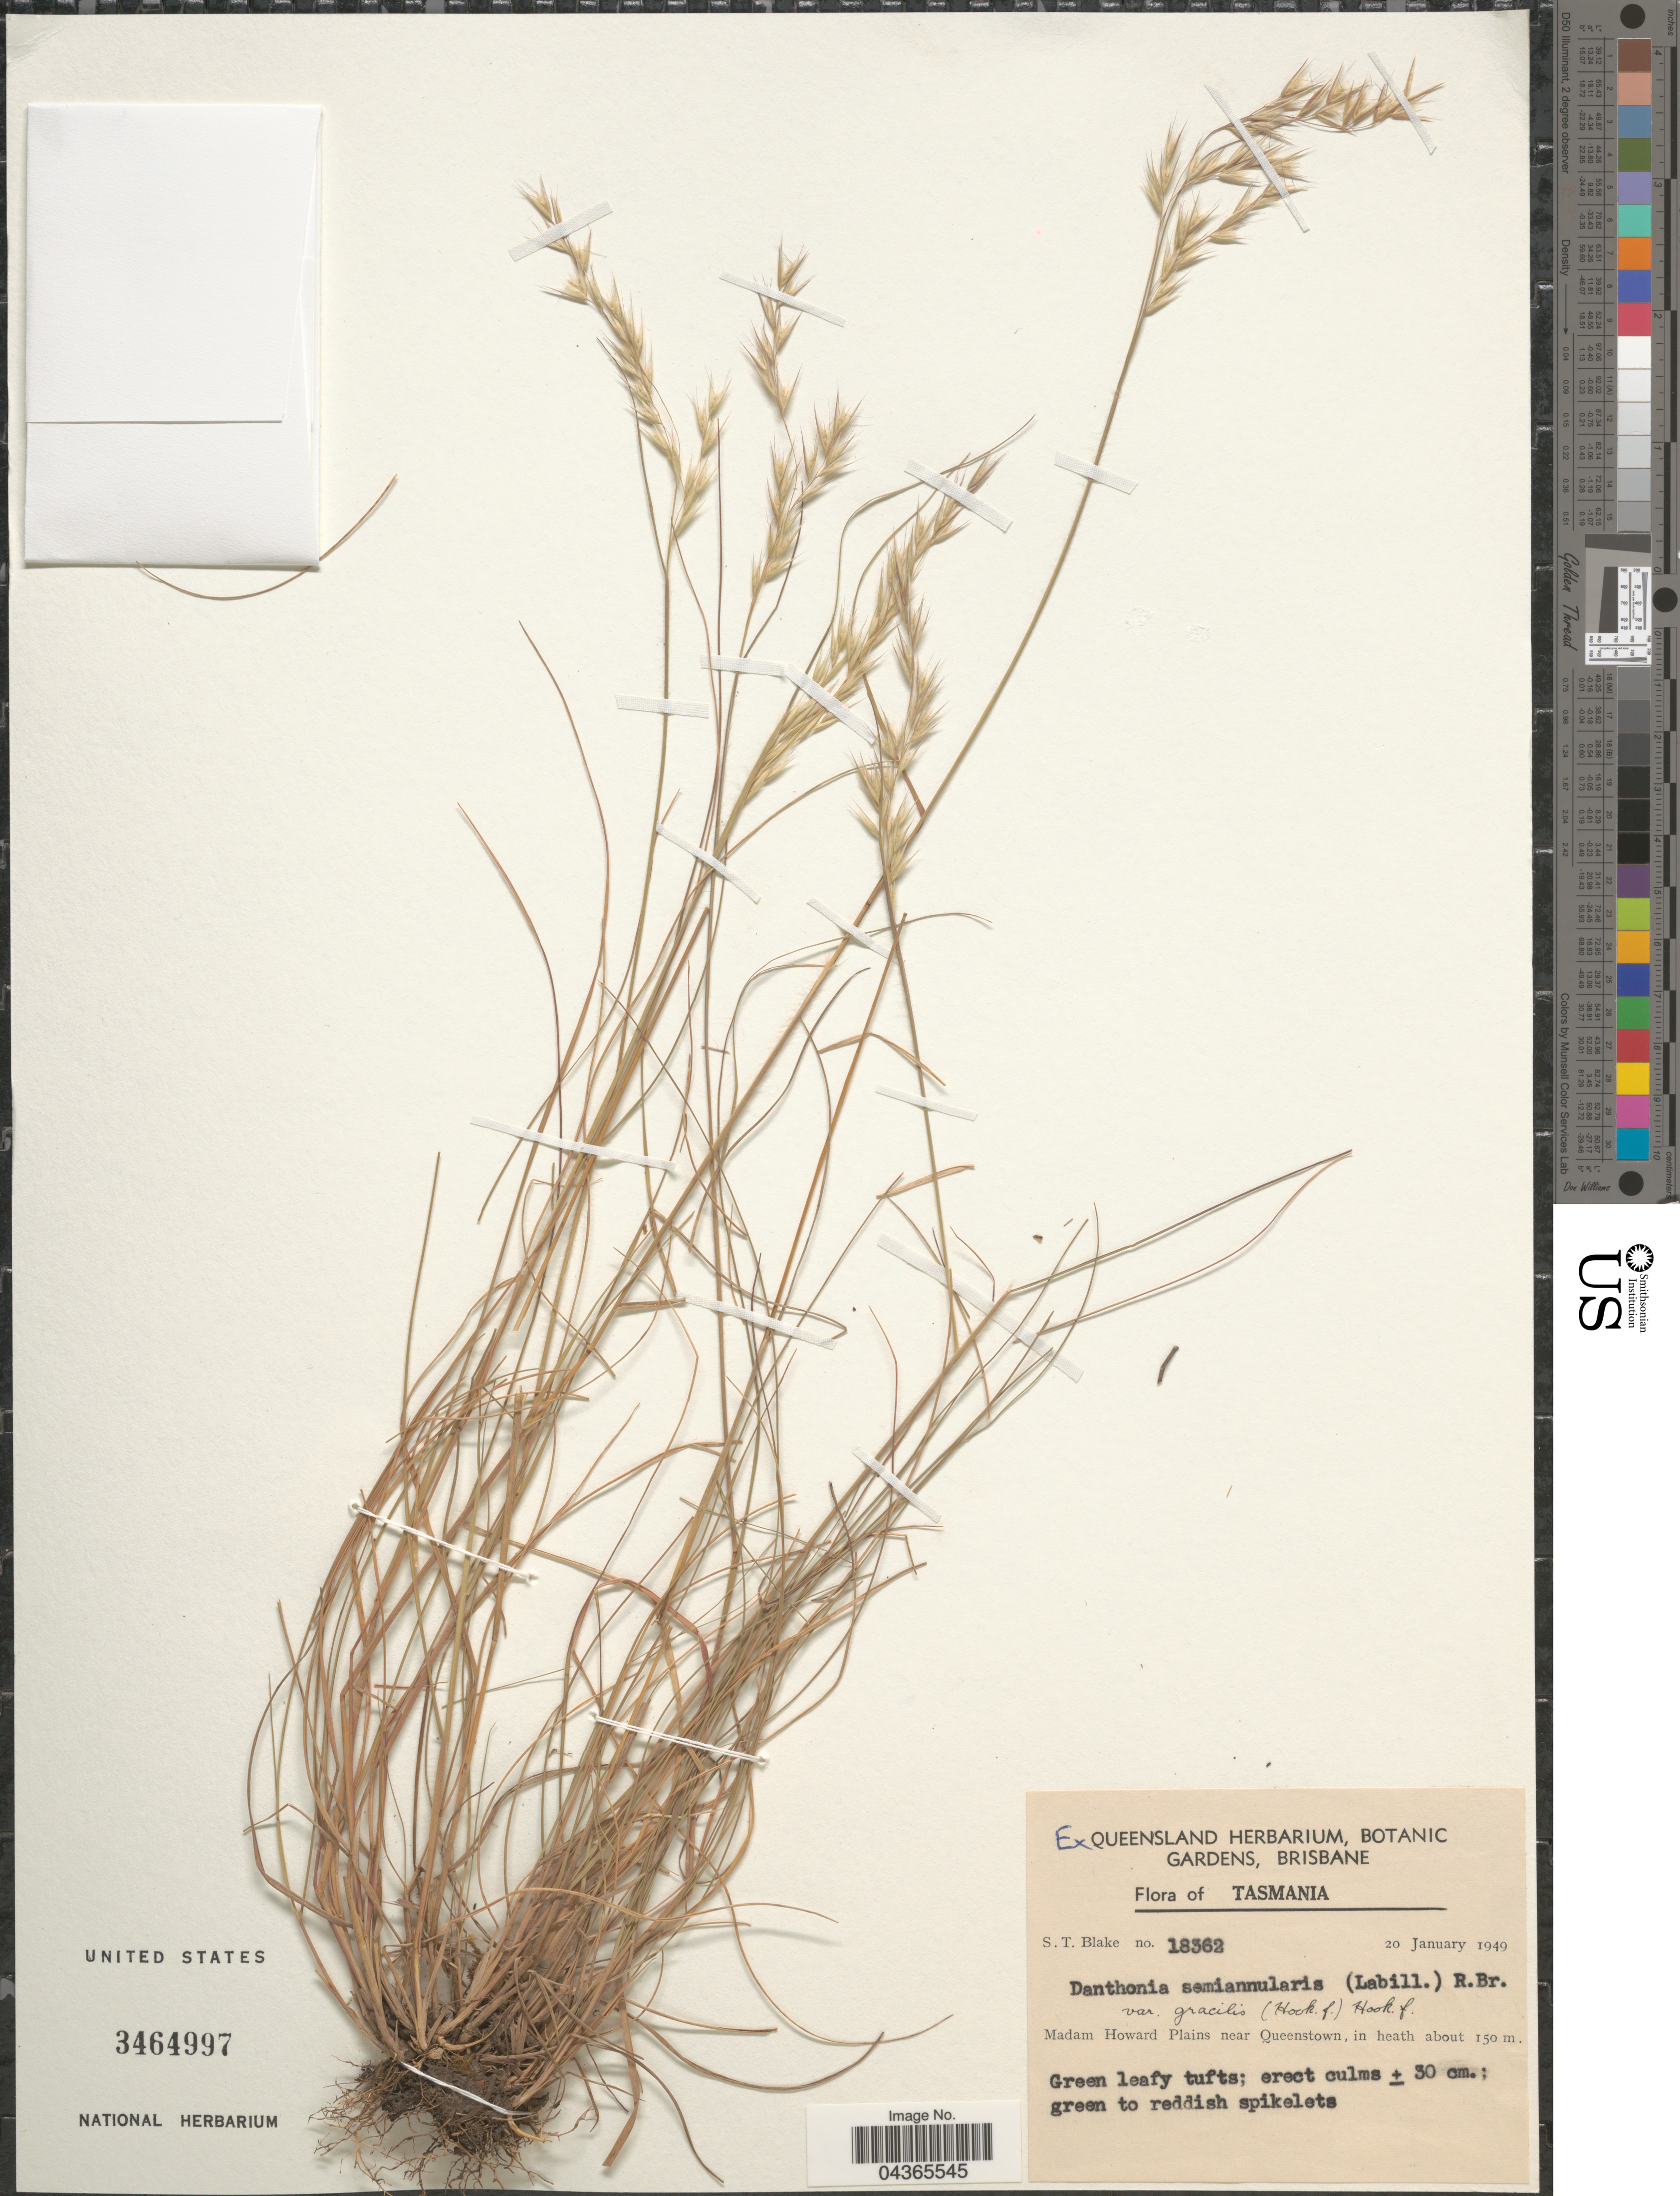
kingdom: Plantae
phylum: Tracheophyta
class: Liliopsida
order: Poales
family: Poaceae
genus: Rytidosperma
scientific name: Rytidosperma semiannulare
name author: (Labill.) Connor & Edgar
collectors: S. T. Blake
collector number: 18362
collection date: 1949-01-20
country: Australia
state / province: Tasmania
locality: Madam Howard Plains near Queenstown, in heath.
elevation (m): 150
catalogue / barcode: US 3464997